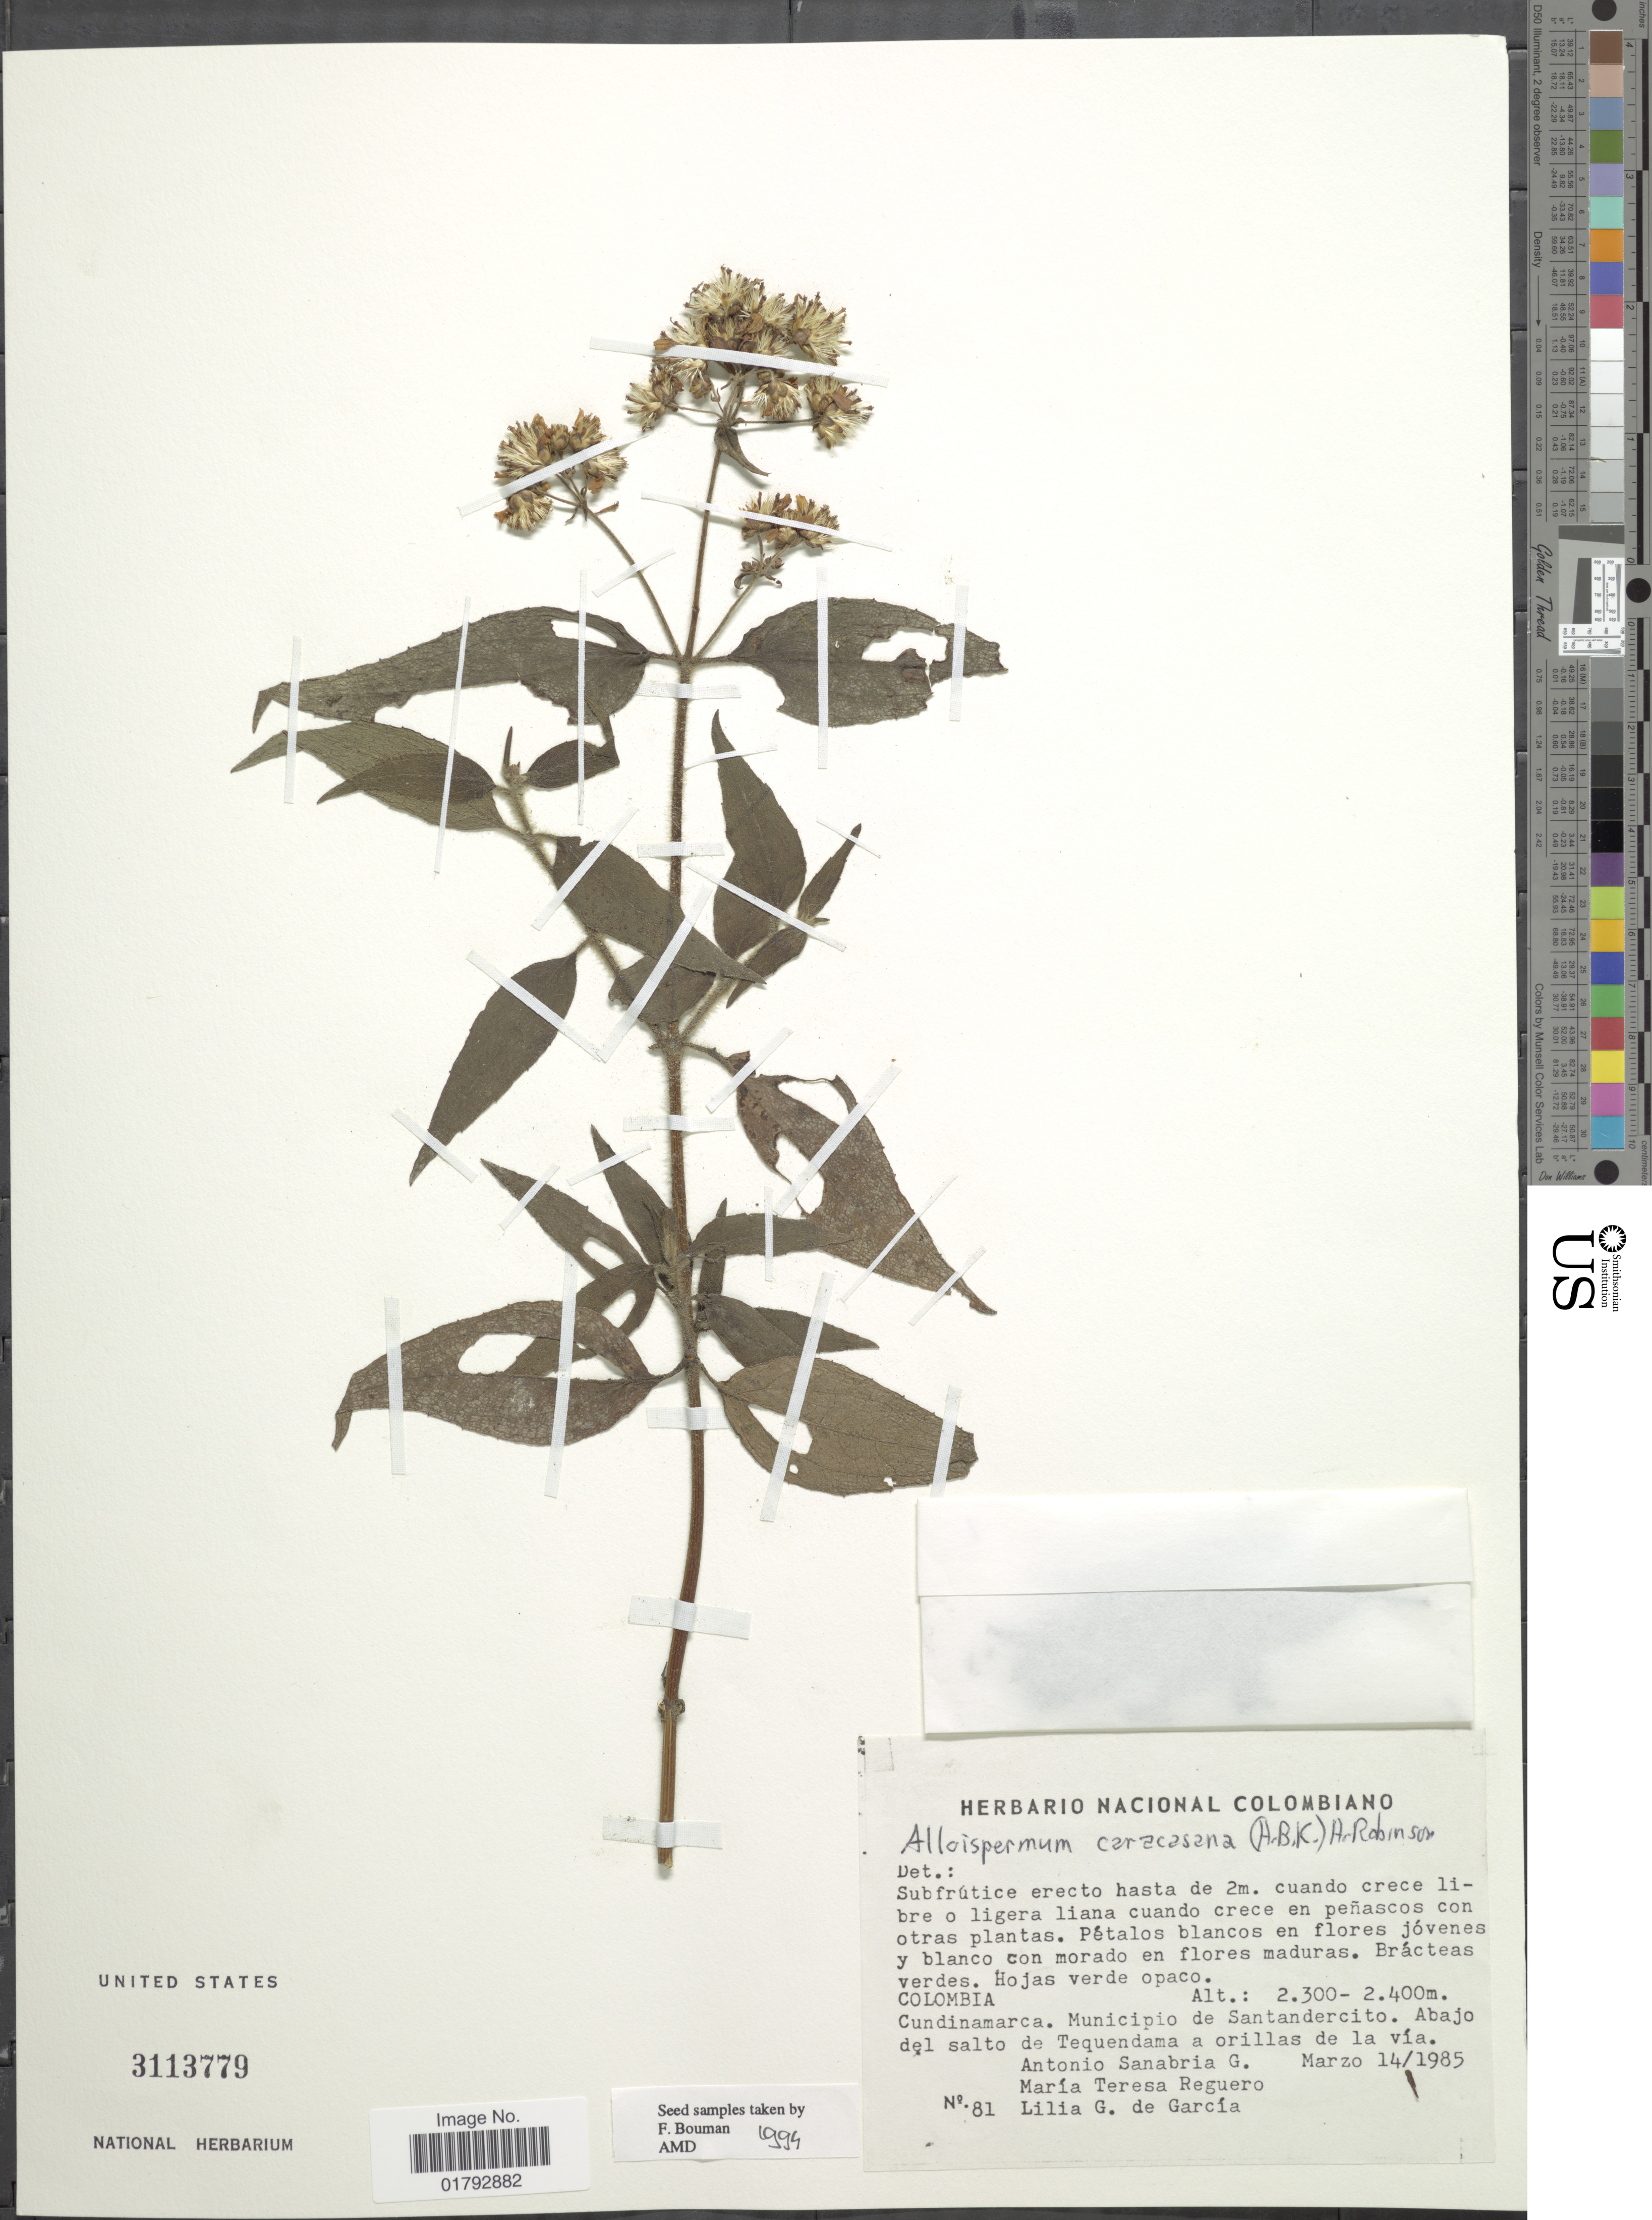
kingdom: Plantae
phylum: Tracheophyta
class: Magnoliopsida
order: Asterales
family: Asteraceae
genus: Alloispermum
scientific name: Alloispermum caracasanum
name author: (Kunth) H. Rob.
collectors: A. Sanabria G., M. Reguero & L. Garcia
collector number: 81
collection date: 1985-03-14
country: Colombia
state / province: Cundinamarca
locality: Colombia, Cundinarmarca. Municipio de Santandercito, Abajo del salto de Tequendama a orillas de la via.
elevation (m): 2300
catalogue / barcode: US 3113779